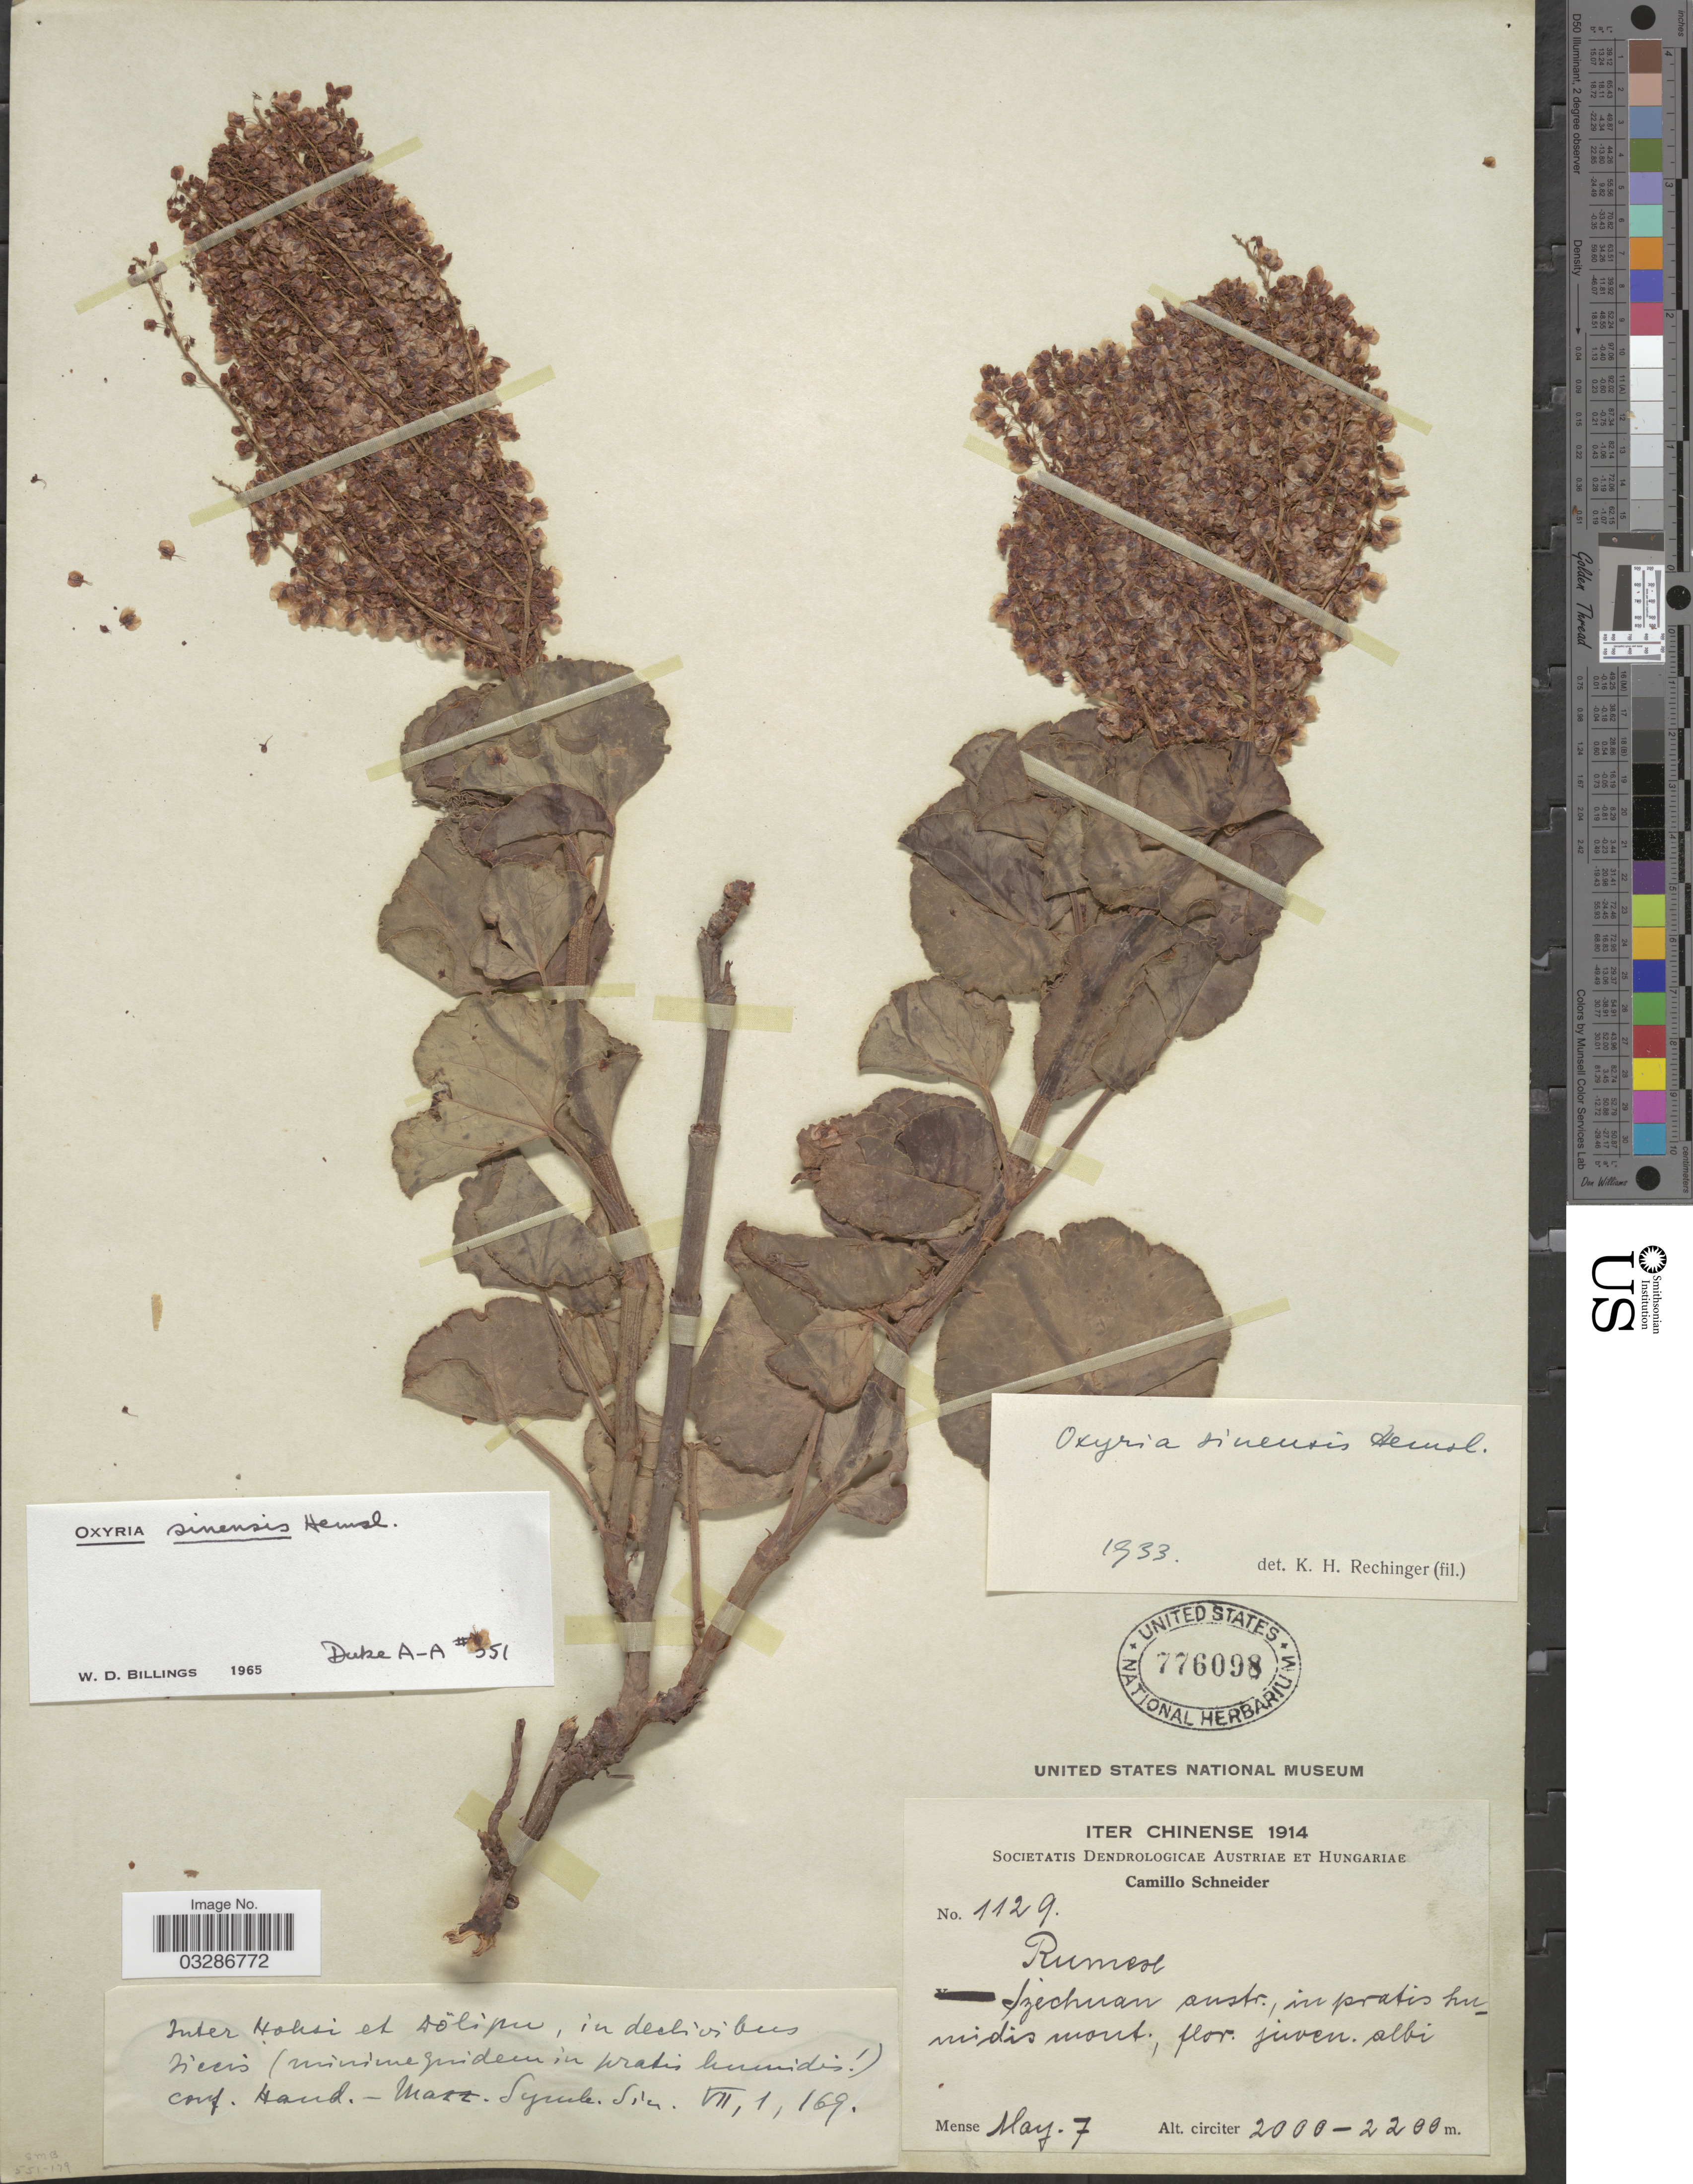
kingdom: Plantae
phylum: Tracheophyta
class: Magnoliopsida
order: Caryophyllales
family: Polygonaceae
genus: Oxyria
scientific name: Oxyria sinensis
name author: Hemsl.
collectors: C. K. Schneider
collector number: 1129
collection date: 1814-05-07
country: China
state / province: Sichuan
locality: Szechuan austr., in pratis humidis mont.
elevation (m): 2000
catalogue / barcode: US 776098